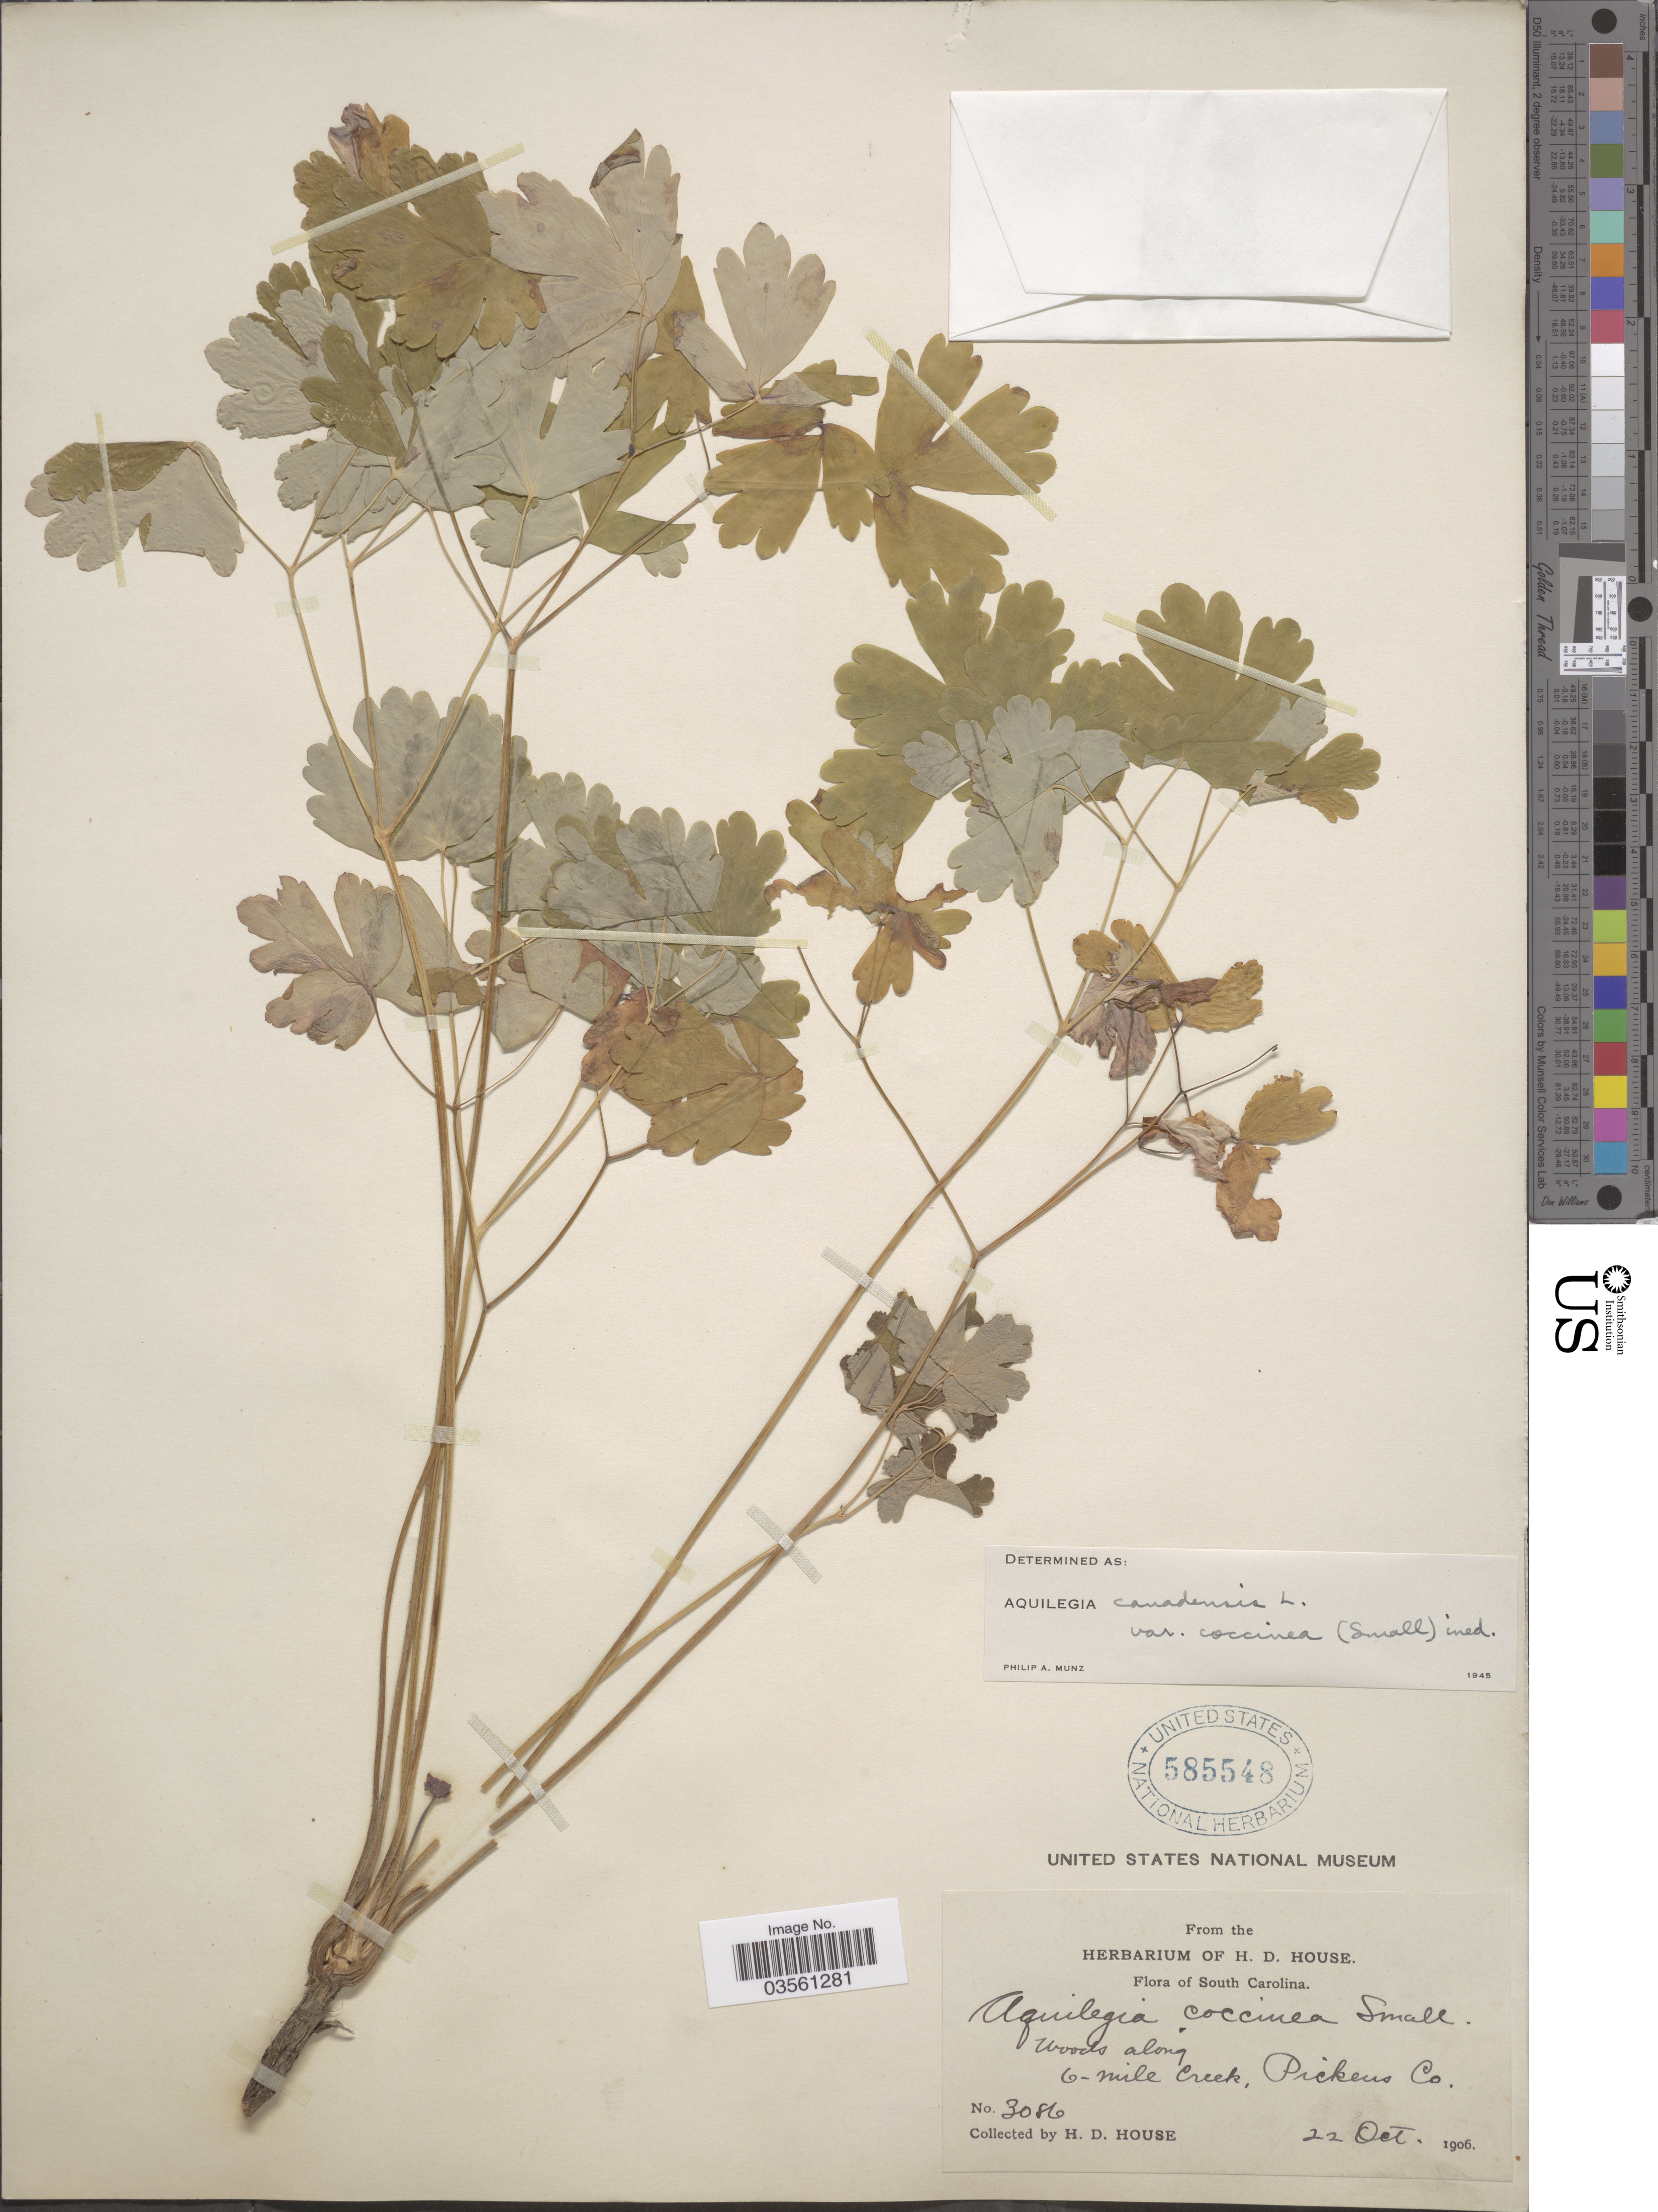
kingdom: Plantae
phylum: Tracheophyta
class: Magnoliopsida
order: Ranunculales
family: Ranunculaceae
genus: Aquilegia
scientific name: Aquilegia canadensis var. coccinea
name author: (Small) Munz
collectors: H. D. House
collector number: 3086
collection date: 1906-10-22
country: United States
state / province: South Carolina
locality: Woods along 6-Mile Creek, Pickens Co.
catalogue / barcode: US 585548